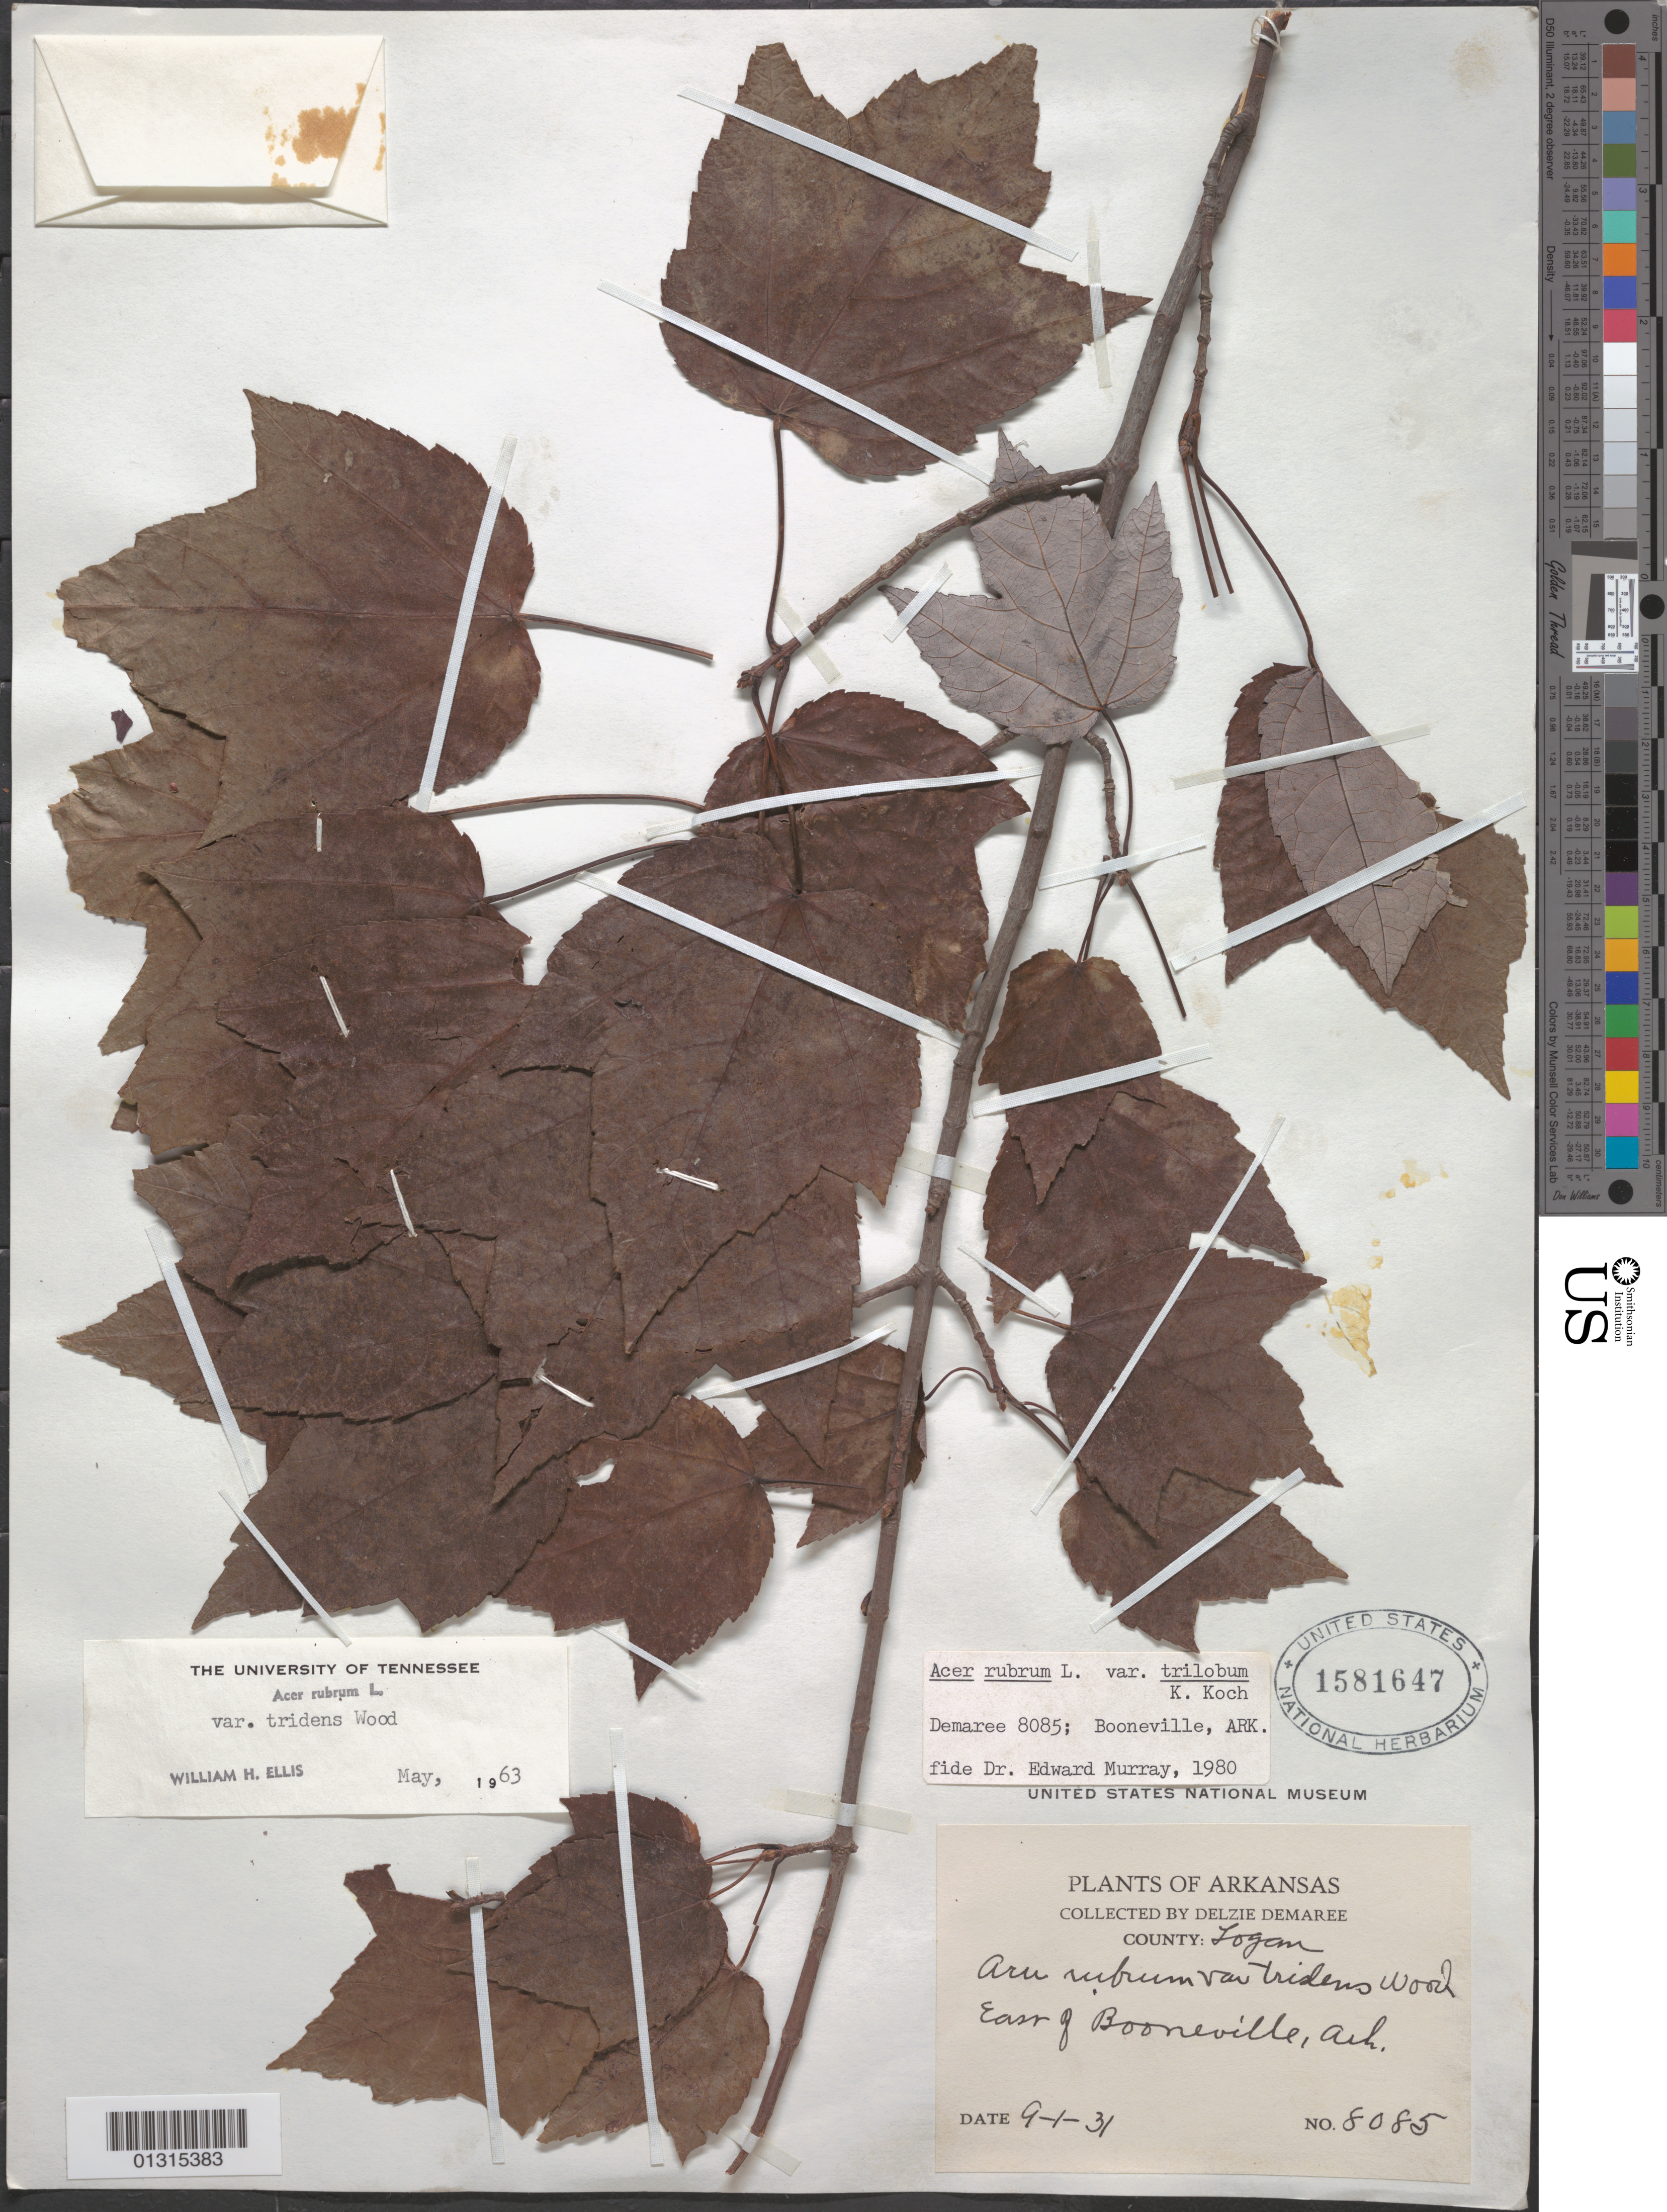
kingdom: Plantae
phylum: Tracheophyta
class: Magnoliopsida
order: Sapindales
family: Sapindaceae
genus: Acer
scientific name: Acer rubrum var. trilobum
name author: K. Koch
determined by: Murray, Edward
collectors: D. Demaree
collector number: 8085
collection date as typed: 9-1-31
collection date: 1931-09-01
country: United States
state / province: Arkansas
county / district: Logan County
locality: Logan County, E of Booneville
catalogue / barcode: US 1581647